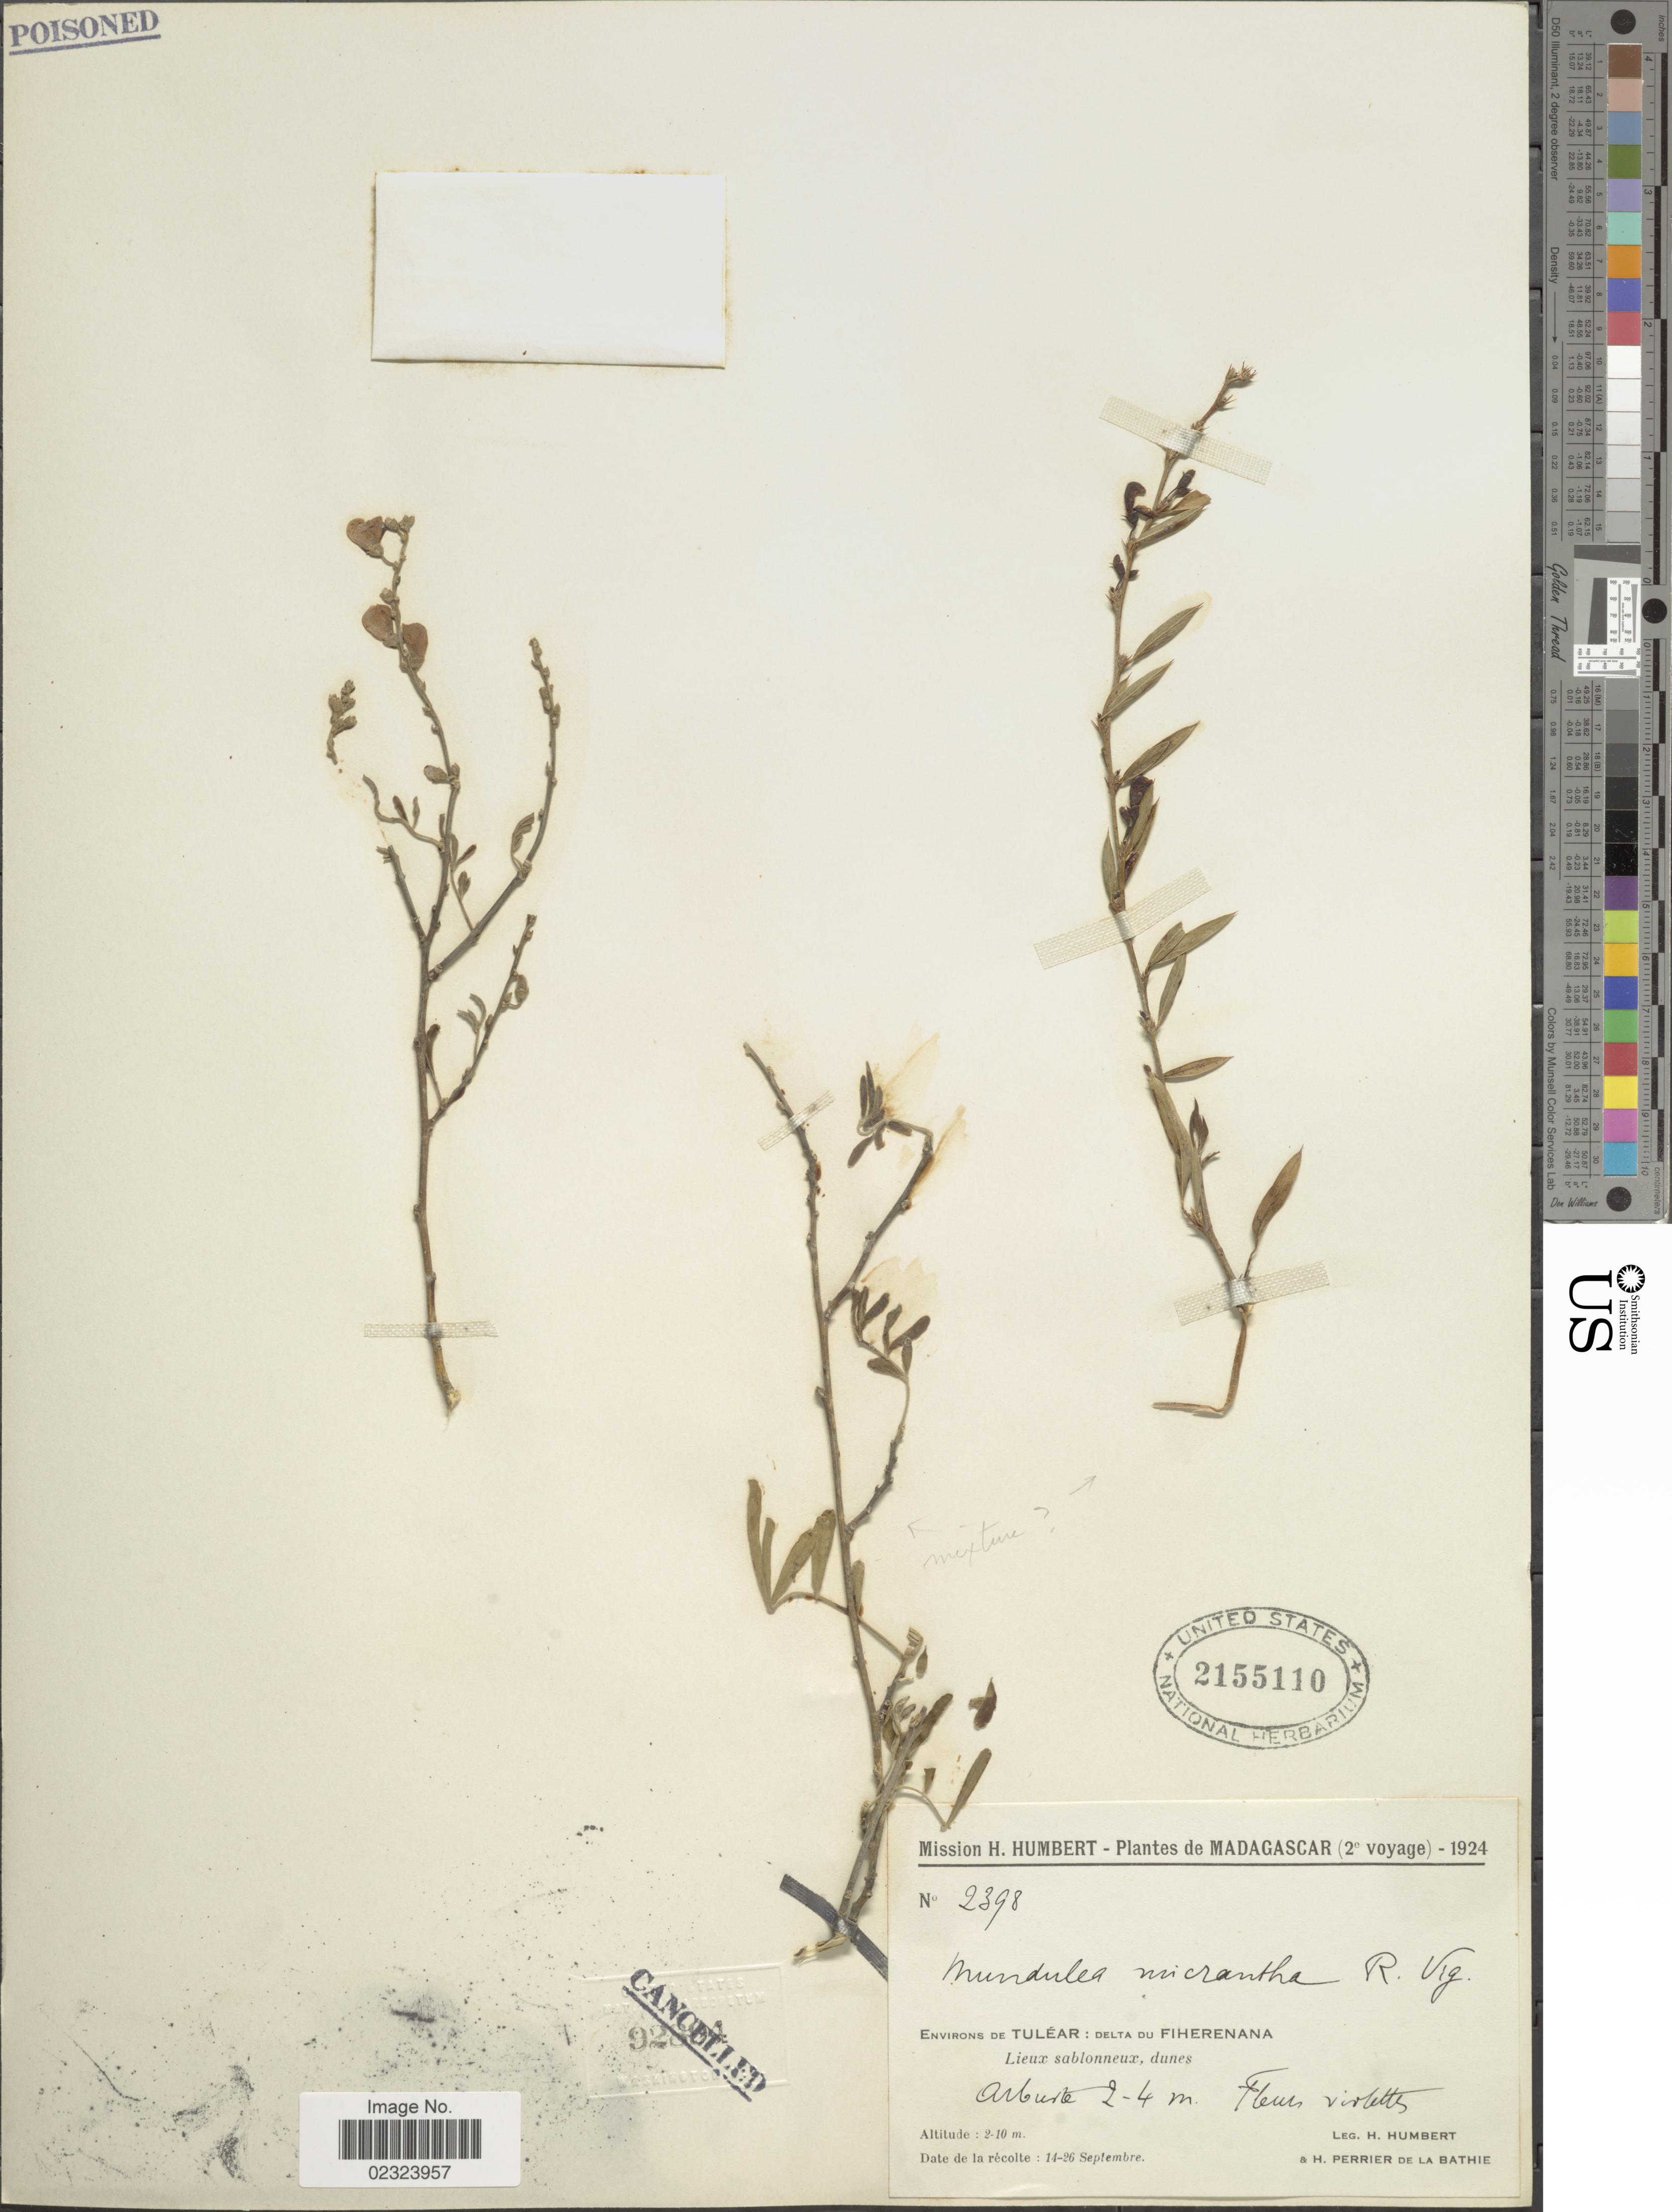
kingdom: Plantae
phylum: Tracheophyta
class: Magnoliopsida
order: Fabales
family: Fabaceae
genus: Mundulea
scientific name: Mundulea micrantha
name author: R. Vig.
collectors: H. Humbert & H. Perrier de la Bâthie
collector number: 2398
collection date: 1924-09-14/1924-09-26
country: Madagascar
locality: Environs de Tuléar: Delta du Fiherenana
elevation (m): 2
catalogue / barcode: US 2155110